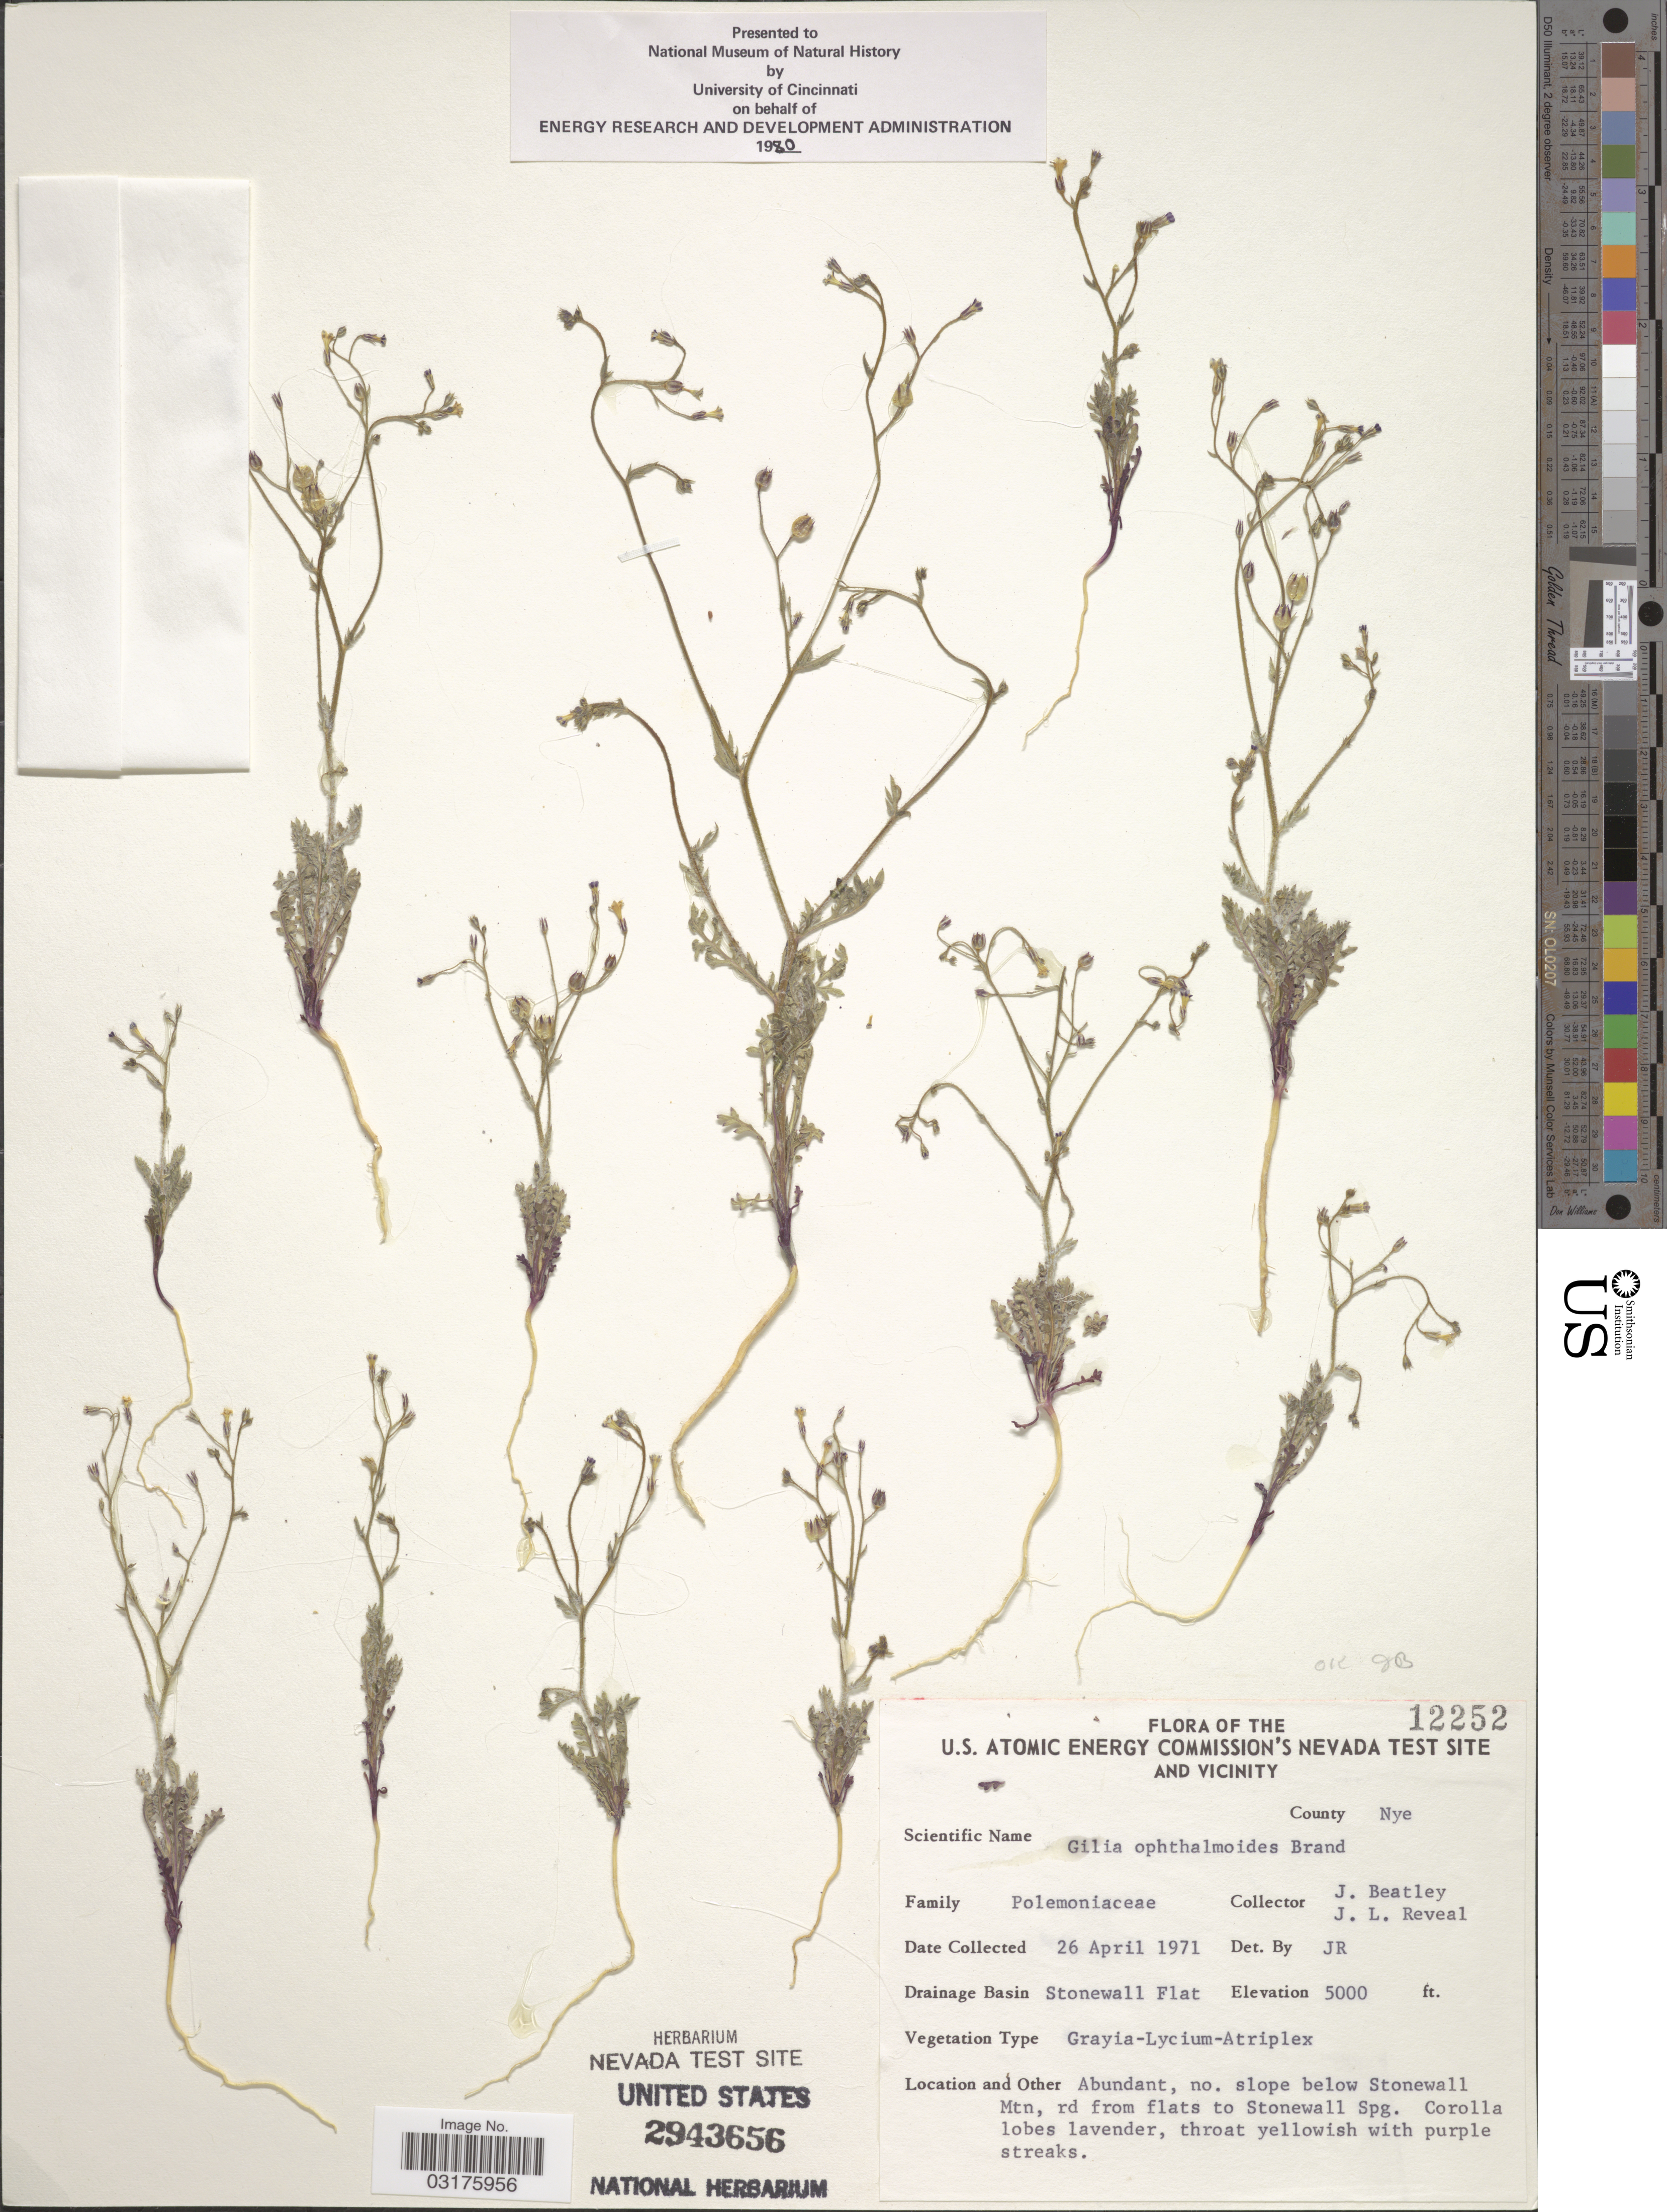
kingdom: Plantae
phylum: Tracheophyta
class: Magnoliopsida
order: Ericales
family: Polemoniaceae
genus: Gilia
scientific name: Gilia ophthalmoides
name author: Brand in Engl.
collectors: J. C. Beatley & J. L. Reveal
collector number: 12252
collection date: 1971-04-26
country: United States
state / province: Nevada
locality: U.S. Atomic Energy Commission's Nevada Test Site and Vicinity, County Nye, Drainage Basin Stonewall Flat, no. slope below Stonewall Mtn, rd from flats to Stonewall Spg.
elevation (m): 1524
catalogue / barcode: US 2943656